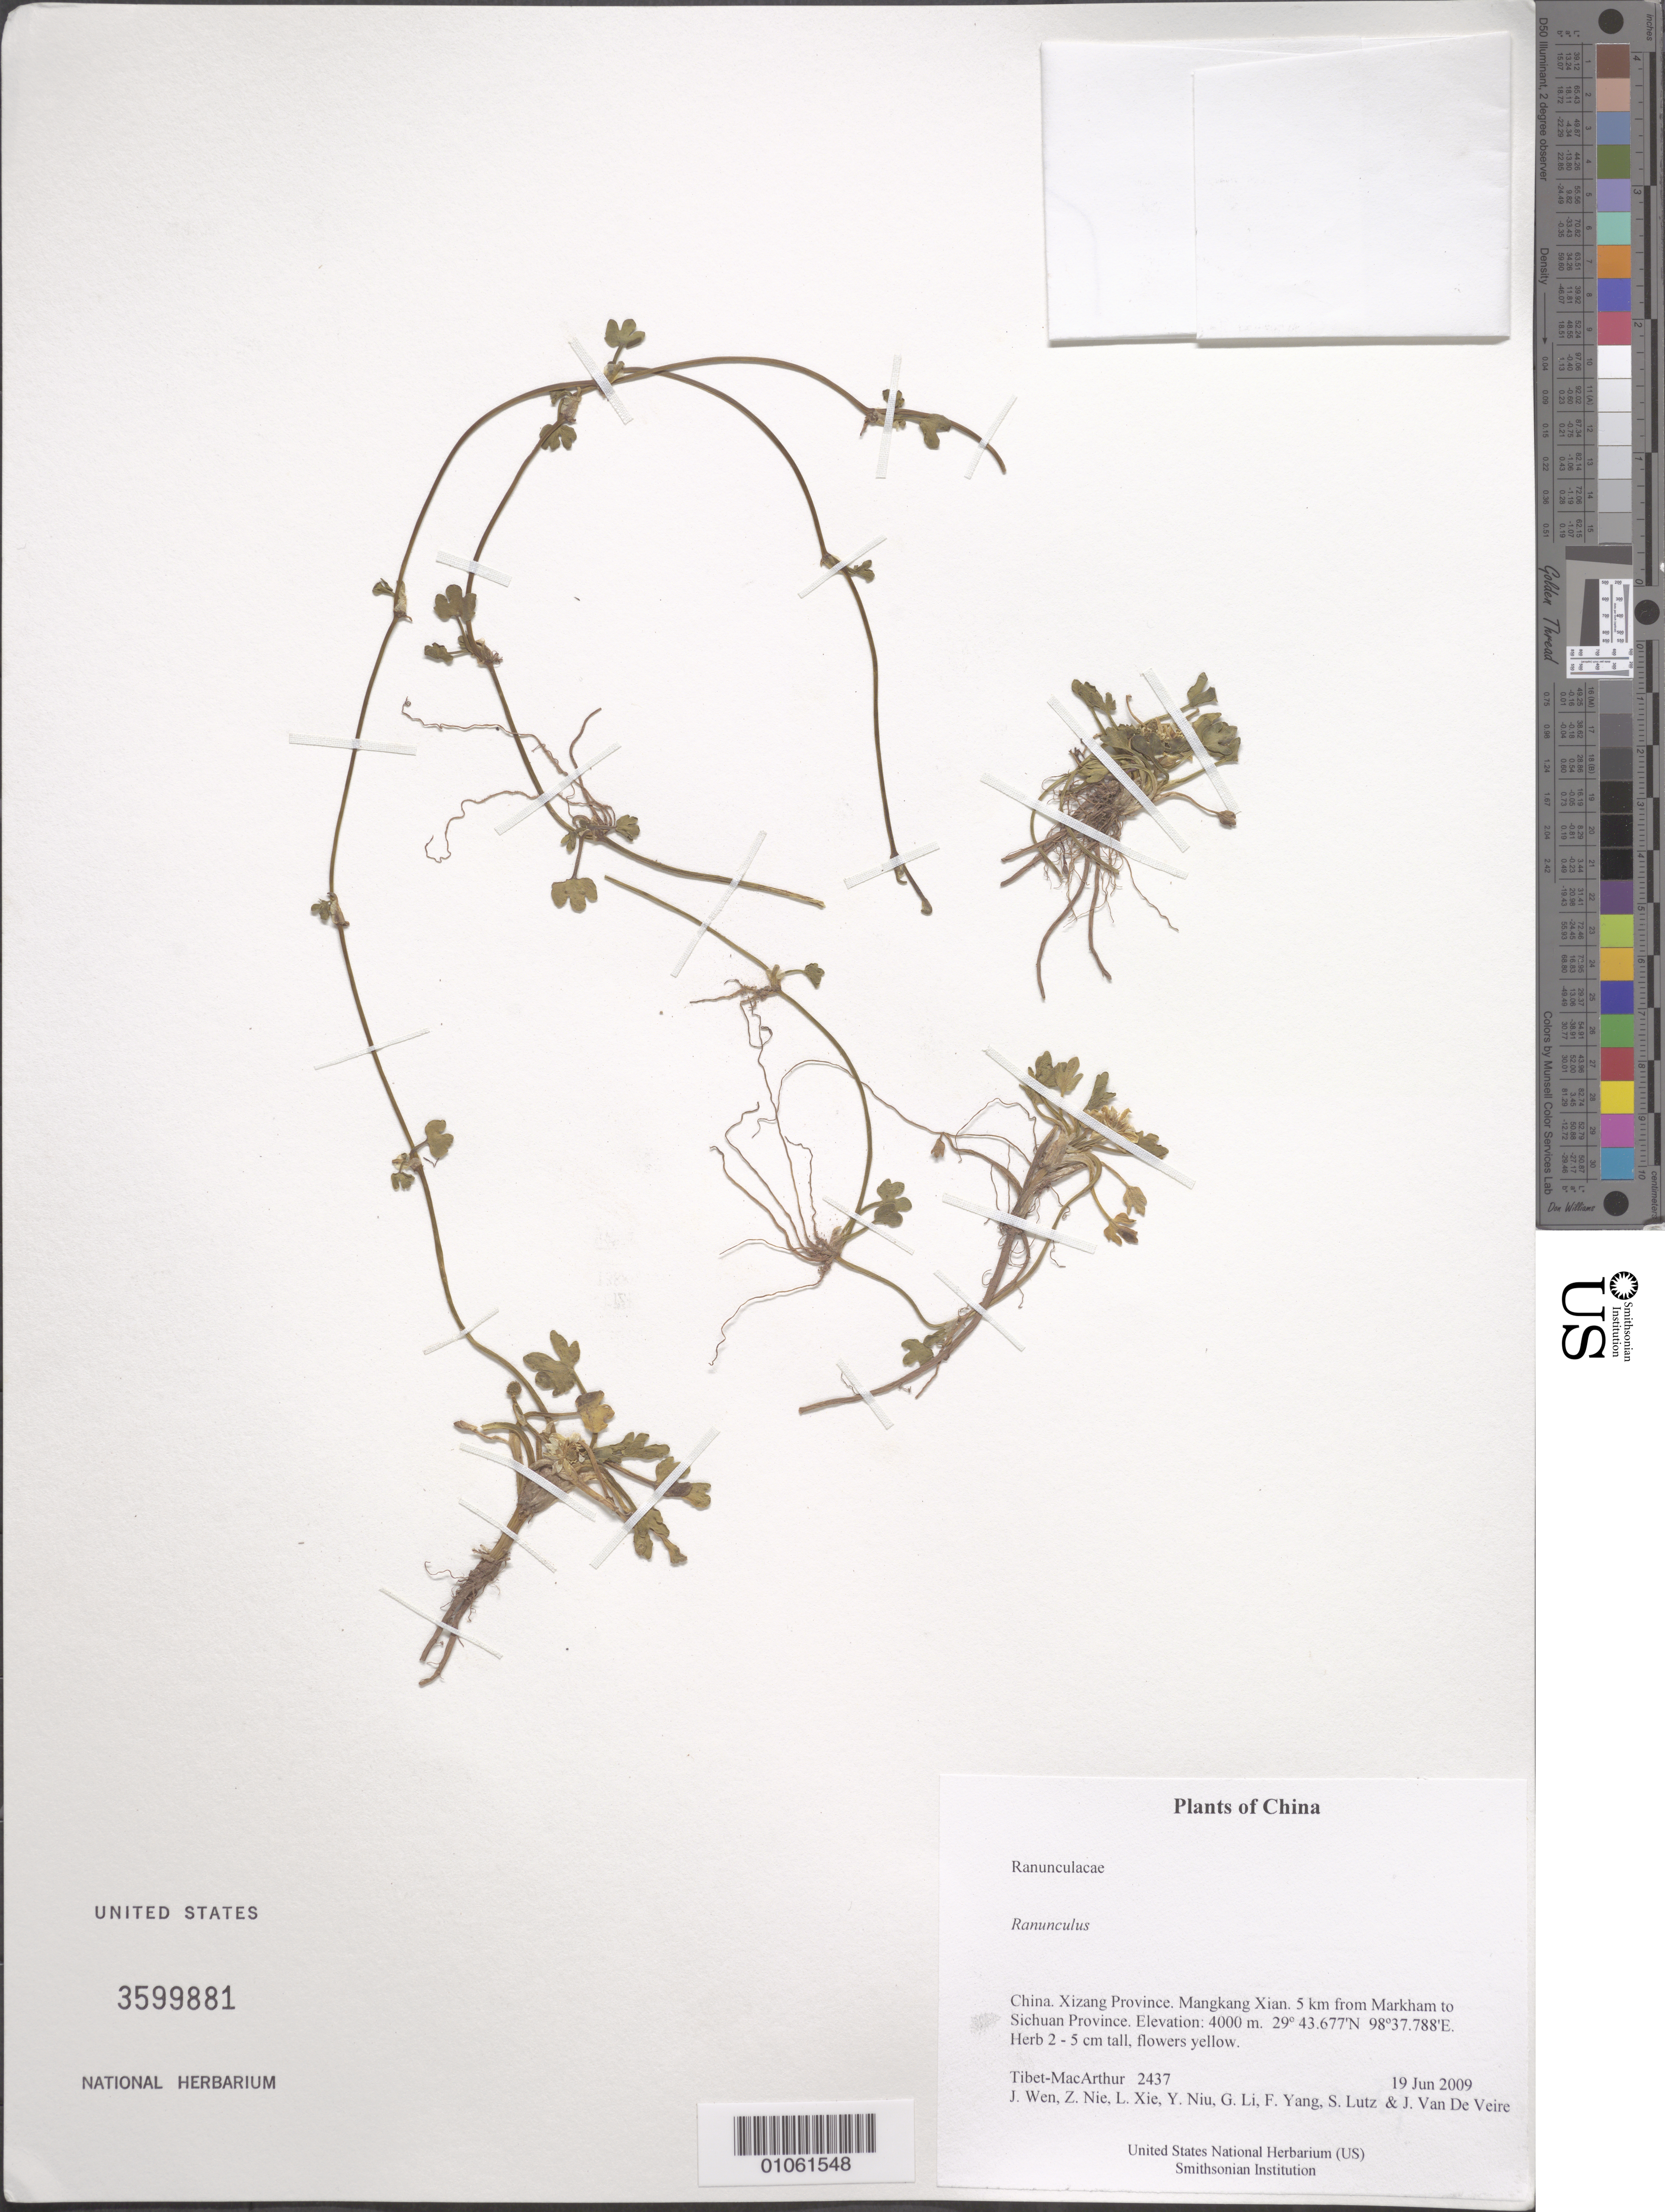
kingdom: Plantae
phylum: Tracheophyta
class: Magnoliopsida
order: Ranunculales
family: Ranunculaceae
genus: Ranunculus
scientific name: Ranunculus sp.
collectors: Tibet-MacArthur, J. Wen, Z. Nie, L. Xie, Y. Niu, G. Li, F. Yang, S. Lutz & J. Van De Veire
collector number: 2437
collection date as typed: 19 Jun 2009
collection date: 2009-06-19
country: China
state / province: Xizang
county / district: Mangkang Xian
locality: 5 km from Markham to Sichuan Province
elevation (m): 4000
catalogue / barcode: US 3599881